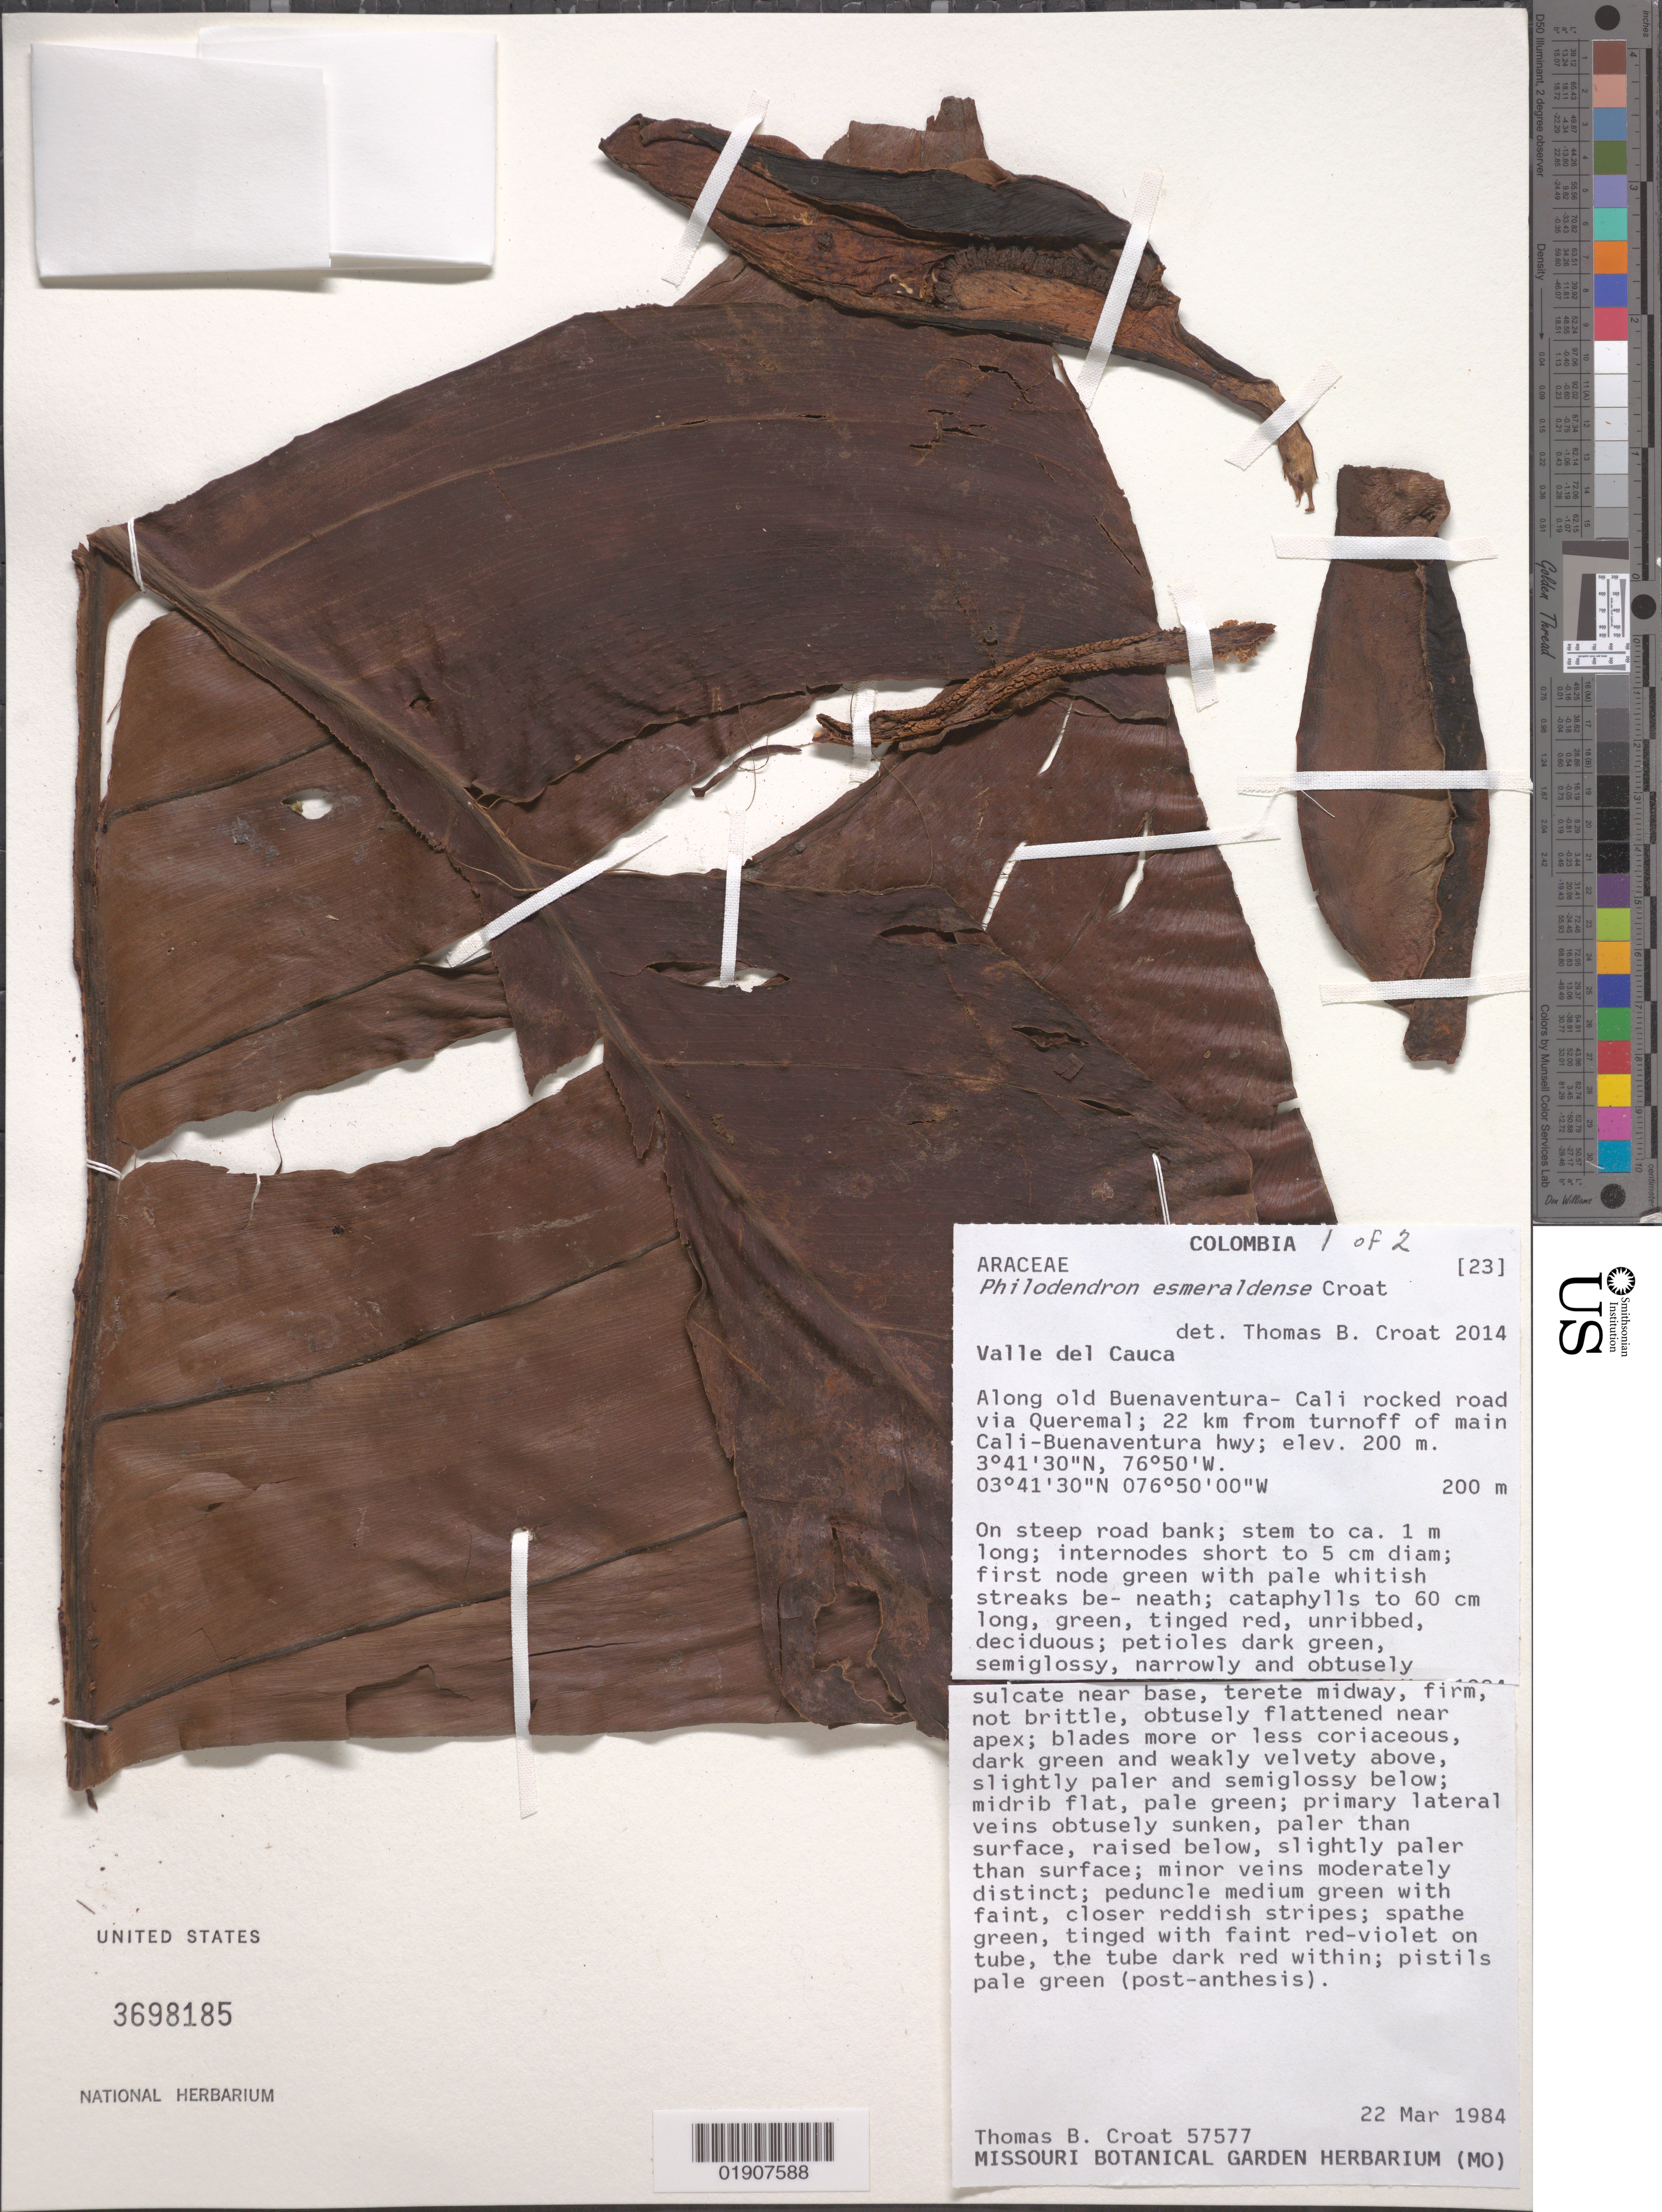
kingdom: Plantae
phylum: Tracheophyta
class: Liliopsida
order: Alismatales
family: Araceae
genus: Philodendron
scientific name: Philodendron esmeraldense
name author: Croat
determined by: Croat, Thomas B., Missouri Botanical Garden (MO)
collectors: T. B. Croat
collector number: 57577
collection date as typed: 22 Mar 1984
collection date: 1984-03-22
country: Colombia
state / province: Valle del Cauca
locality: Along old Buenaventura - Cali rocked road via Queremal; 22 km from turnoff of main Cali - Buenaventura hwy.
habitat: On steep road bank.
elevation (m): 200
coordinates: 03 41 30 N, 76 50 00 W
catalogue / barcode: US 3698185